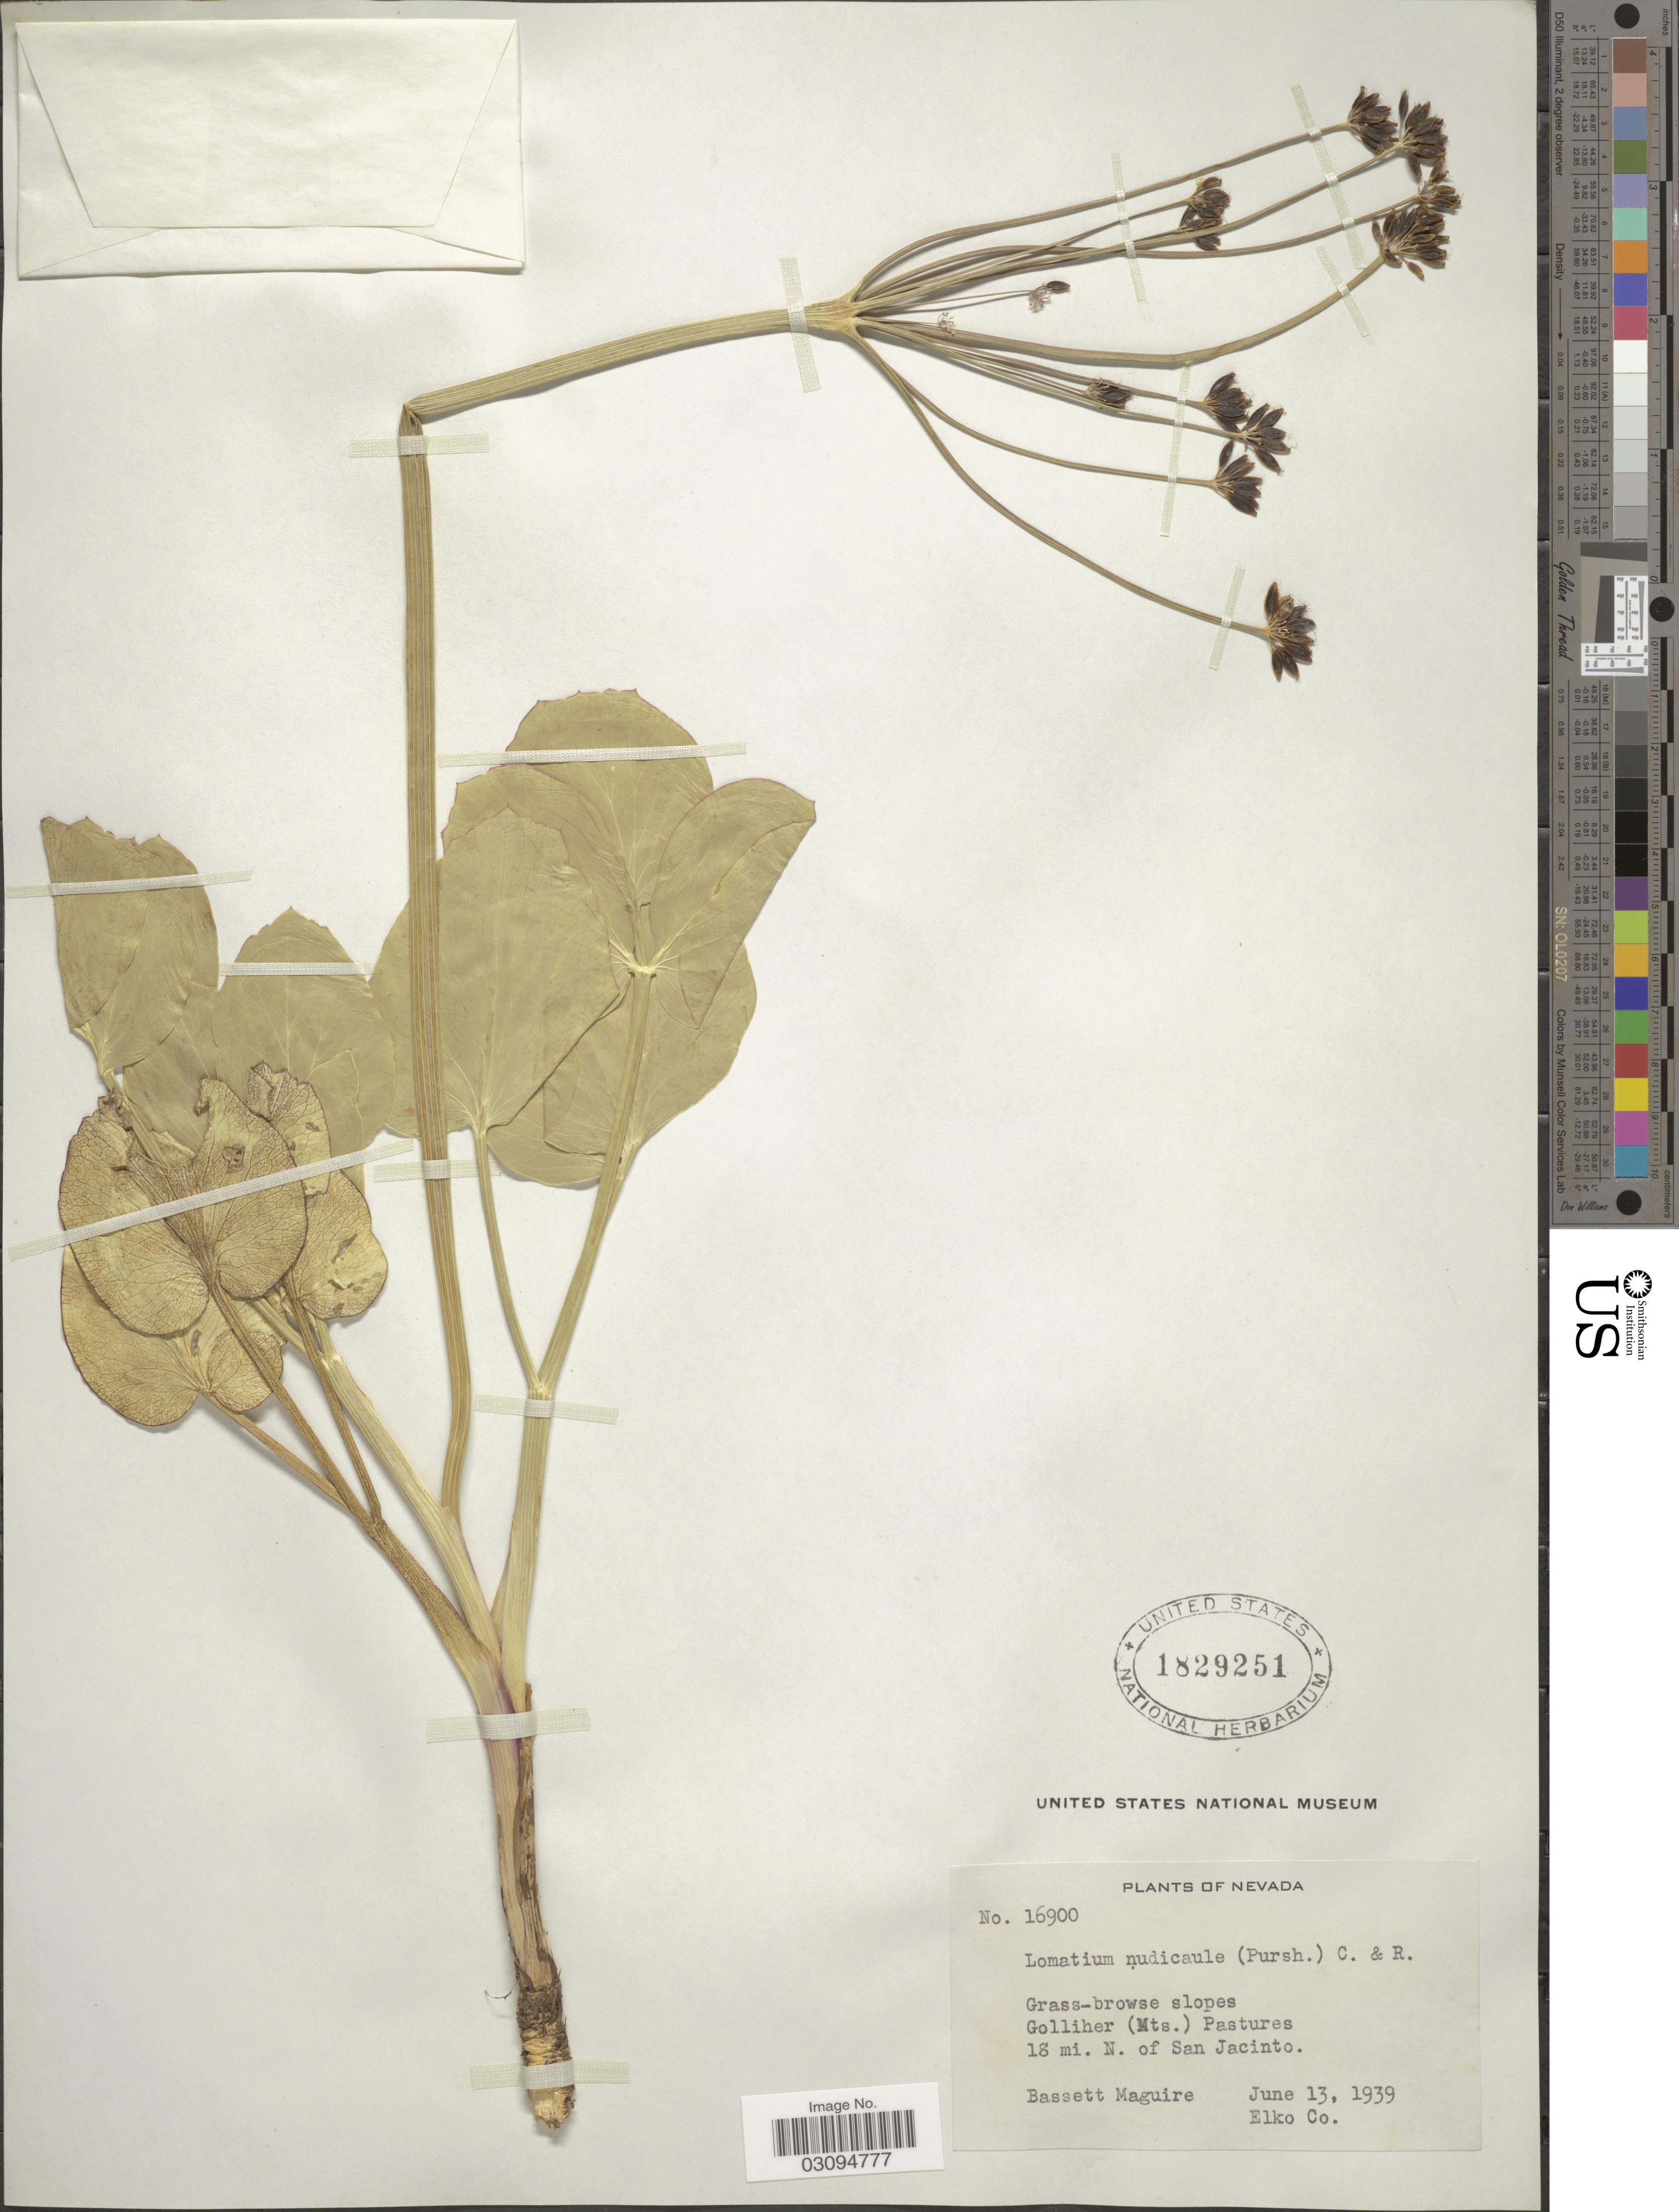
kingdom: Plantae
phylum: Tracheophyta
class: Magnoliopsida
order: Apiales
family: Apiaceae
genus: Lomatium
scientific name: Lomatium nudicaule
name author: (Pursh) J.M. Coult. & Rose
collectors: B. Maguire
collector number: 16900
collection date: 1939-06-13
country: United States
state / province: Nevada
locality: Grass-browse slopes Golliher (Mts.) Pastures 18 mi. N. of San Jacinto, Elko Co.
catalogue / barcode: US 1829251